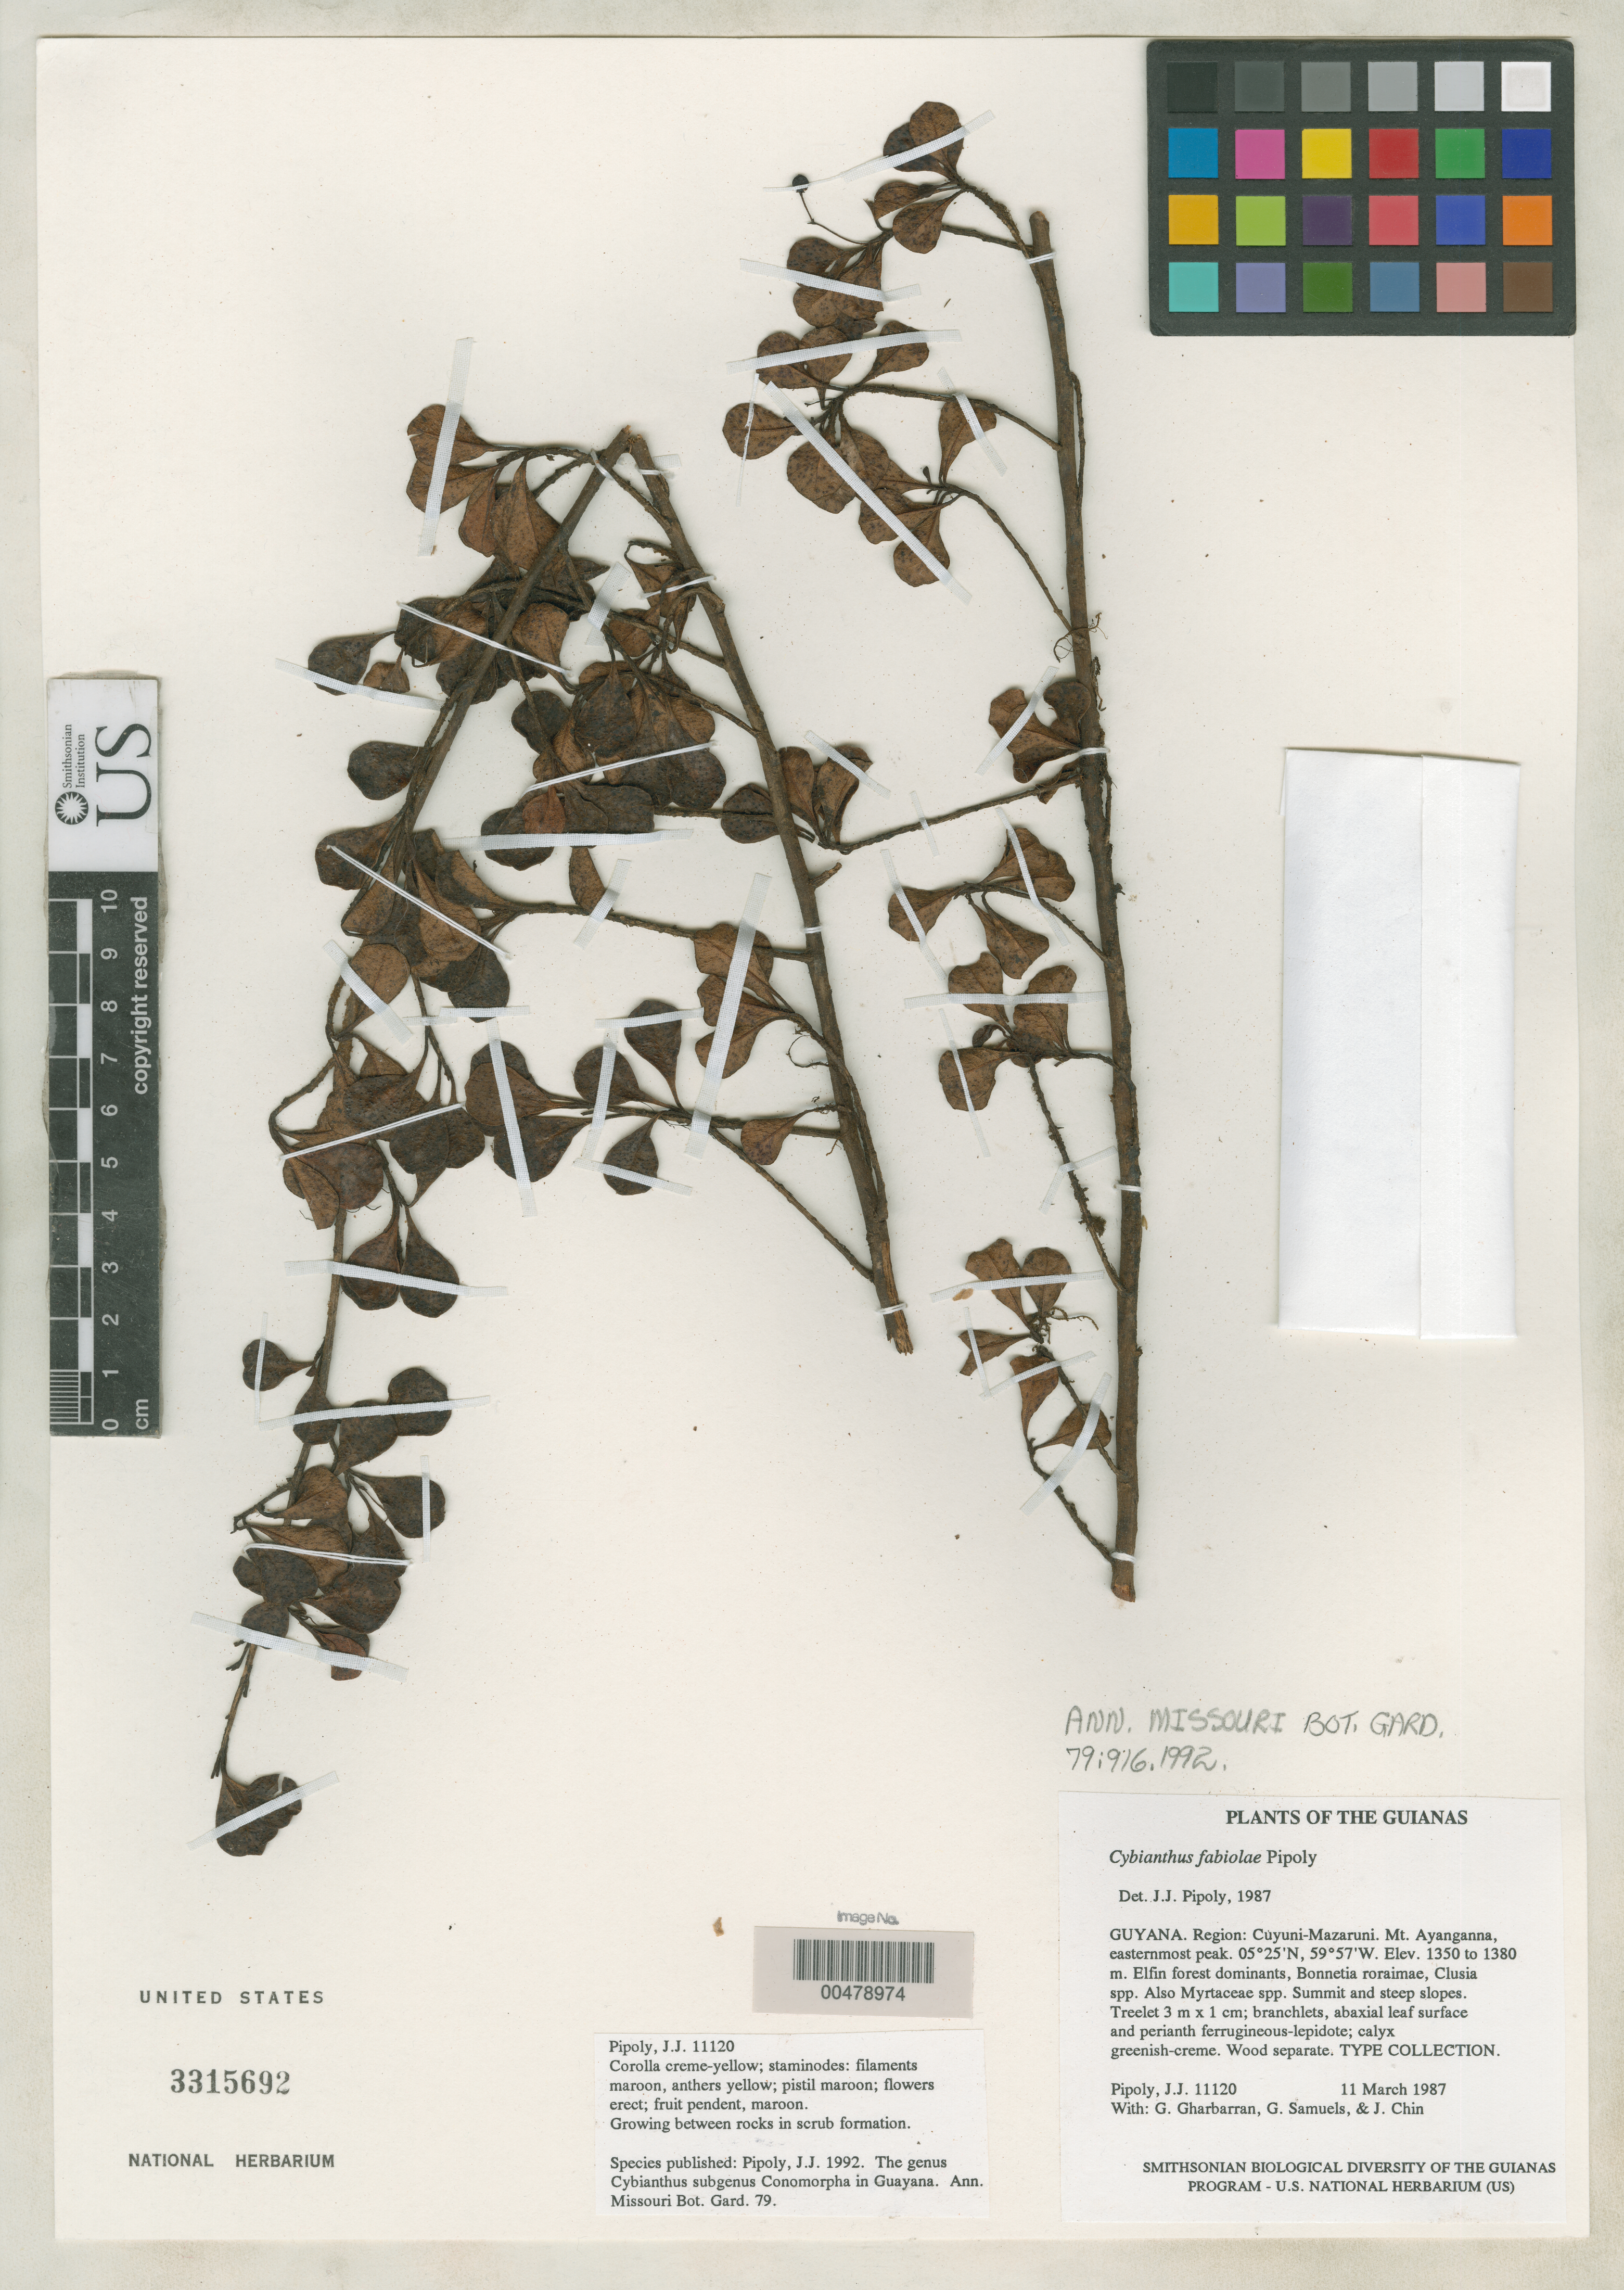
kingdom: Plantae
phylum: Tracheophyta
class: Magnoliopsida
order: Ericales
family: Primulaceae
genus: Cybianthus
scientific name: Cybianthus fabiolae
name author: Pipoly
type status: Holotype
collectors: J. J. Pipoly, G. Gharbarran, G. Samuels & J. Chin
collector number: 11120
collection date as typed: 11 Mar 1987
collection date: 1987-03-11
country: Guyana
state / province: Cuyuni-Mazaruni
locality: Mt. Ayanganna, eastern most peak.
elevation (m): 1350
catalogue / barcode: US 3315692